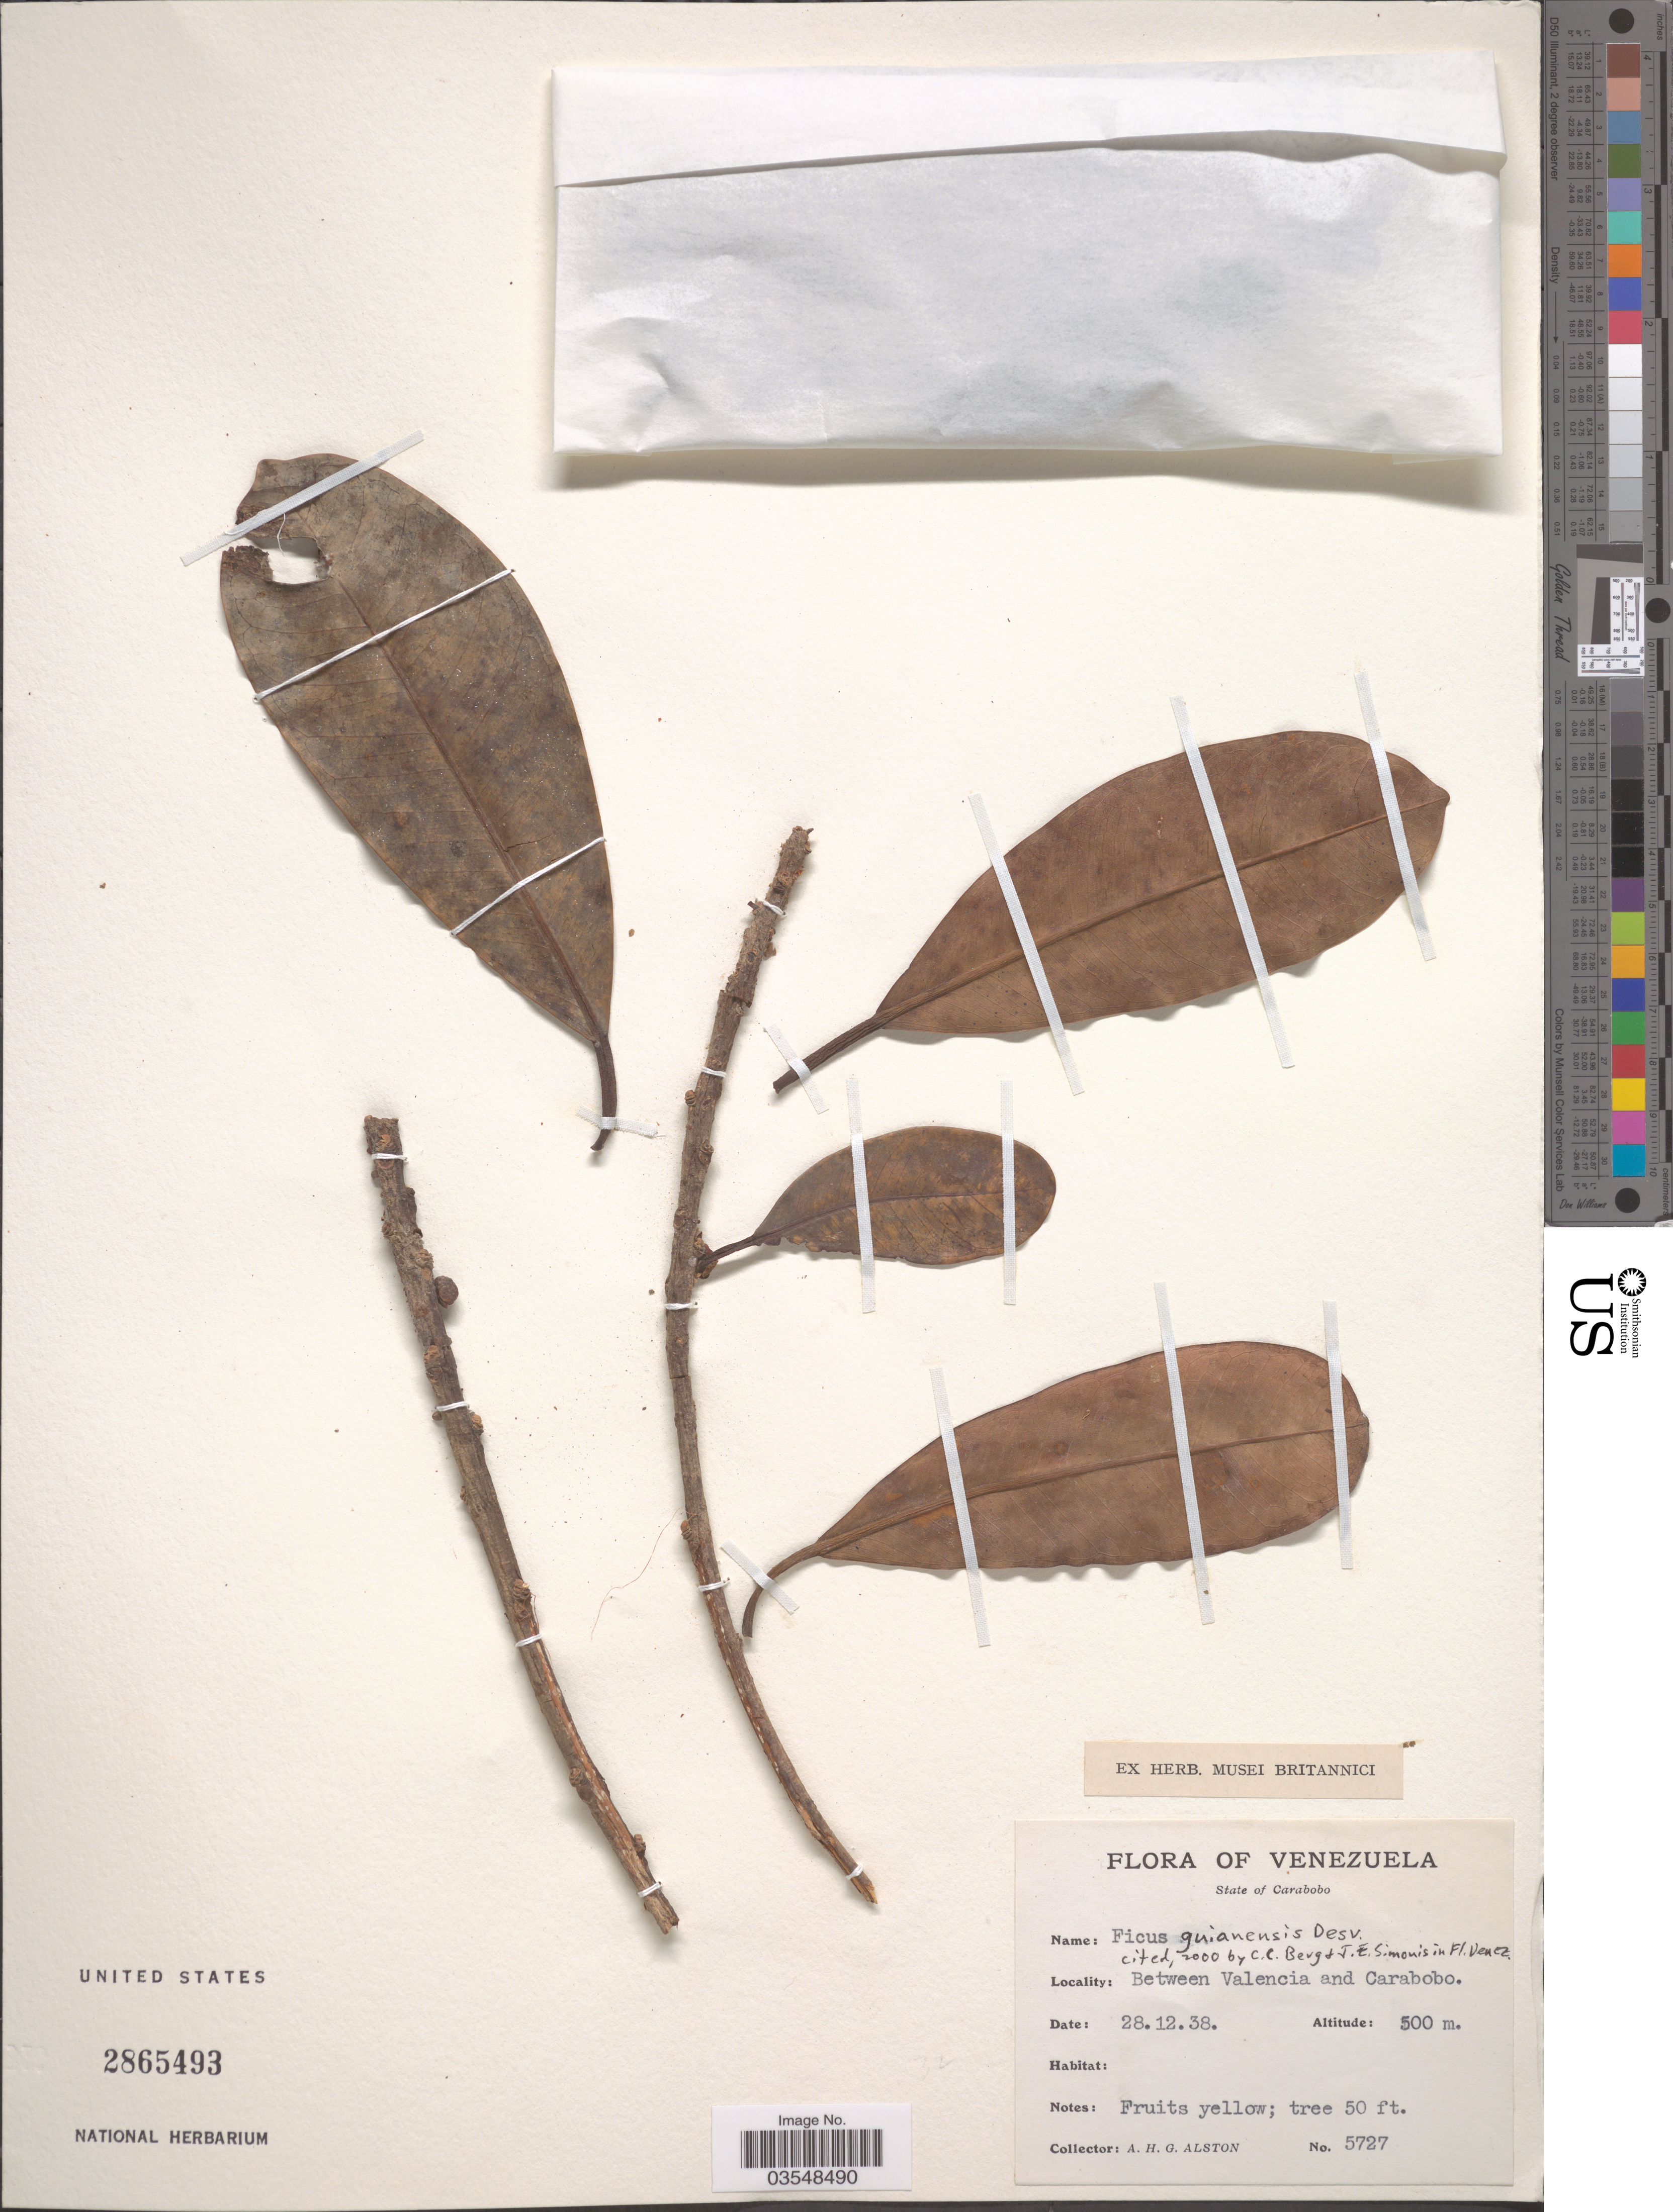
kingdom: Plantae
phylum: Tracheophyta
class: Magnoliopsida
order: Rosales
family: Moraceae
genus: Ficus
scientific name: Ficus guianensis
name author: Desv. ex Ham.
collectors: A. H. Alston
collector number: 5727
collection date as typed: Transcribed d/m/y: 28/12/38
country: Venezuela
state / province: Carabobo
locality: Between Valencia and Carabobo.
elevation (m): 500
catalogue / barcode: US 2865493